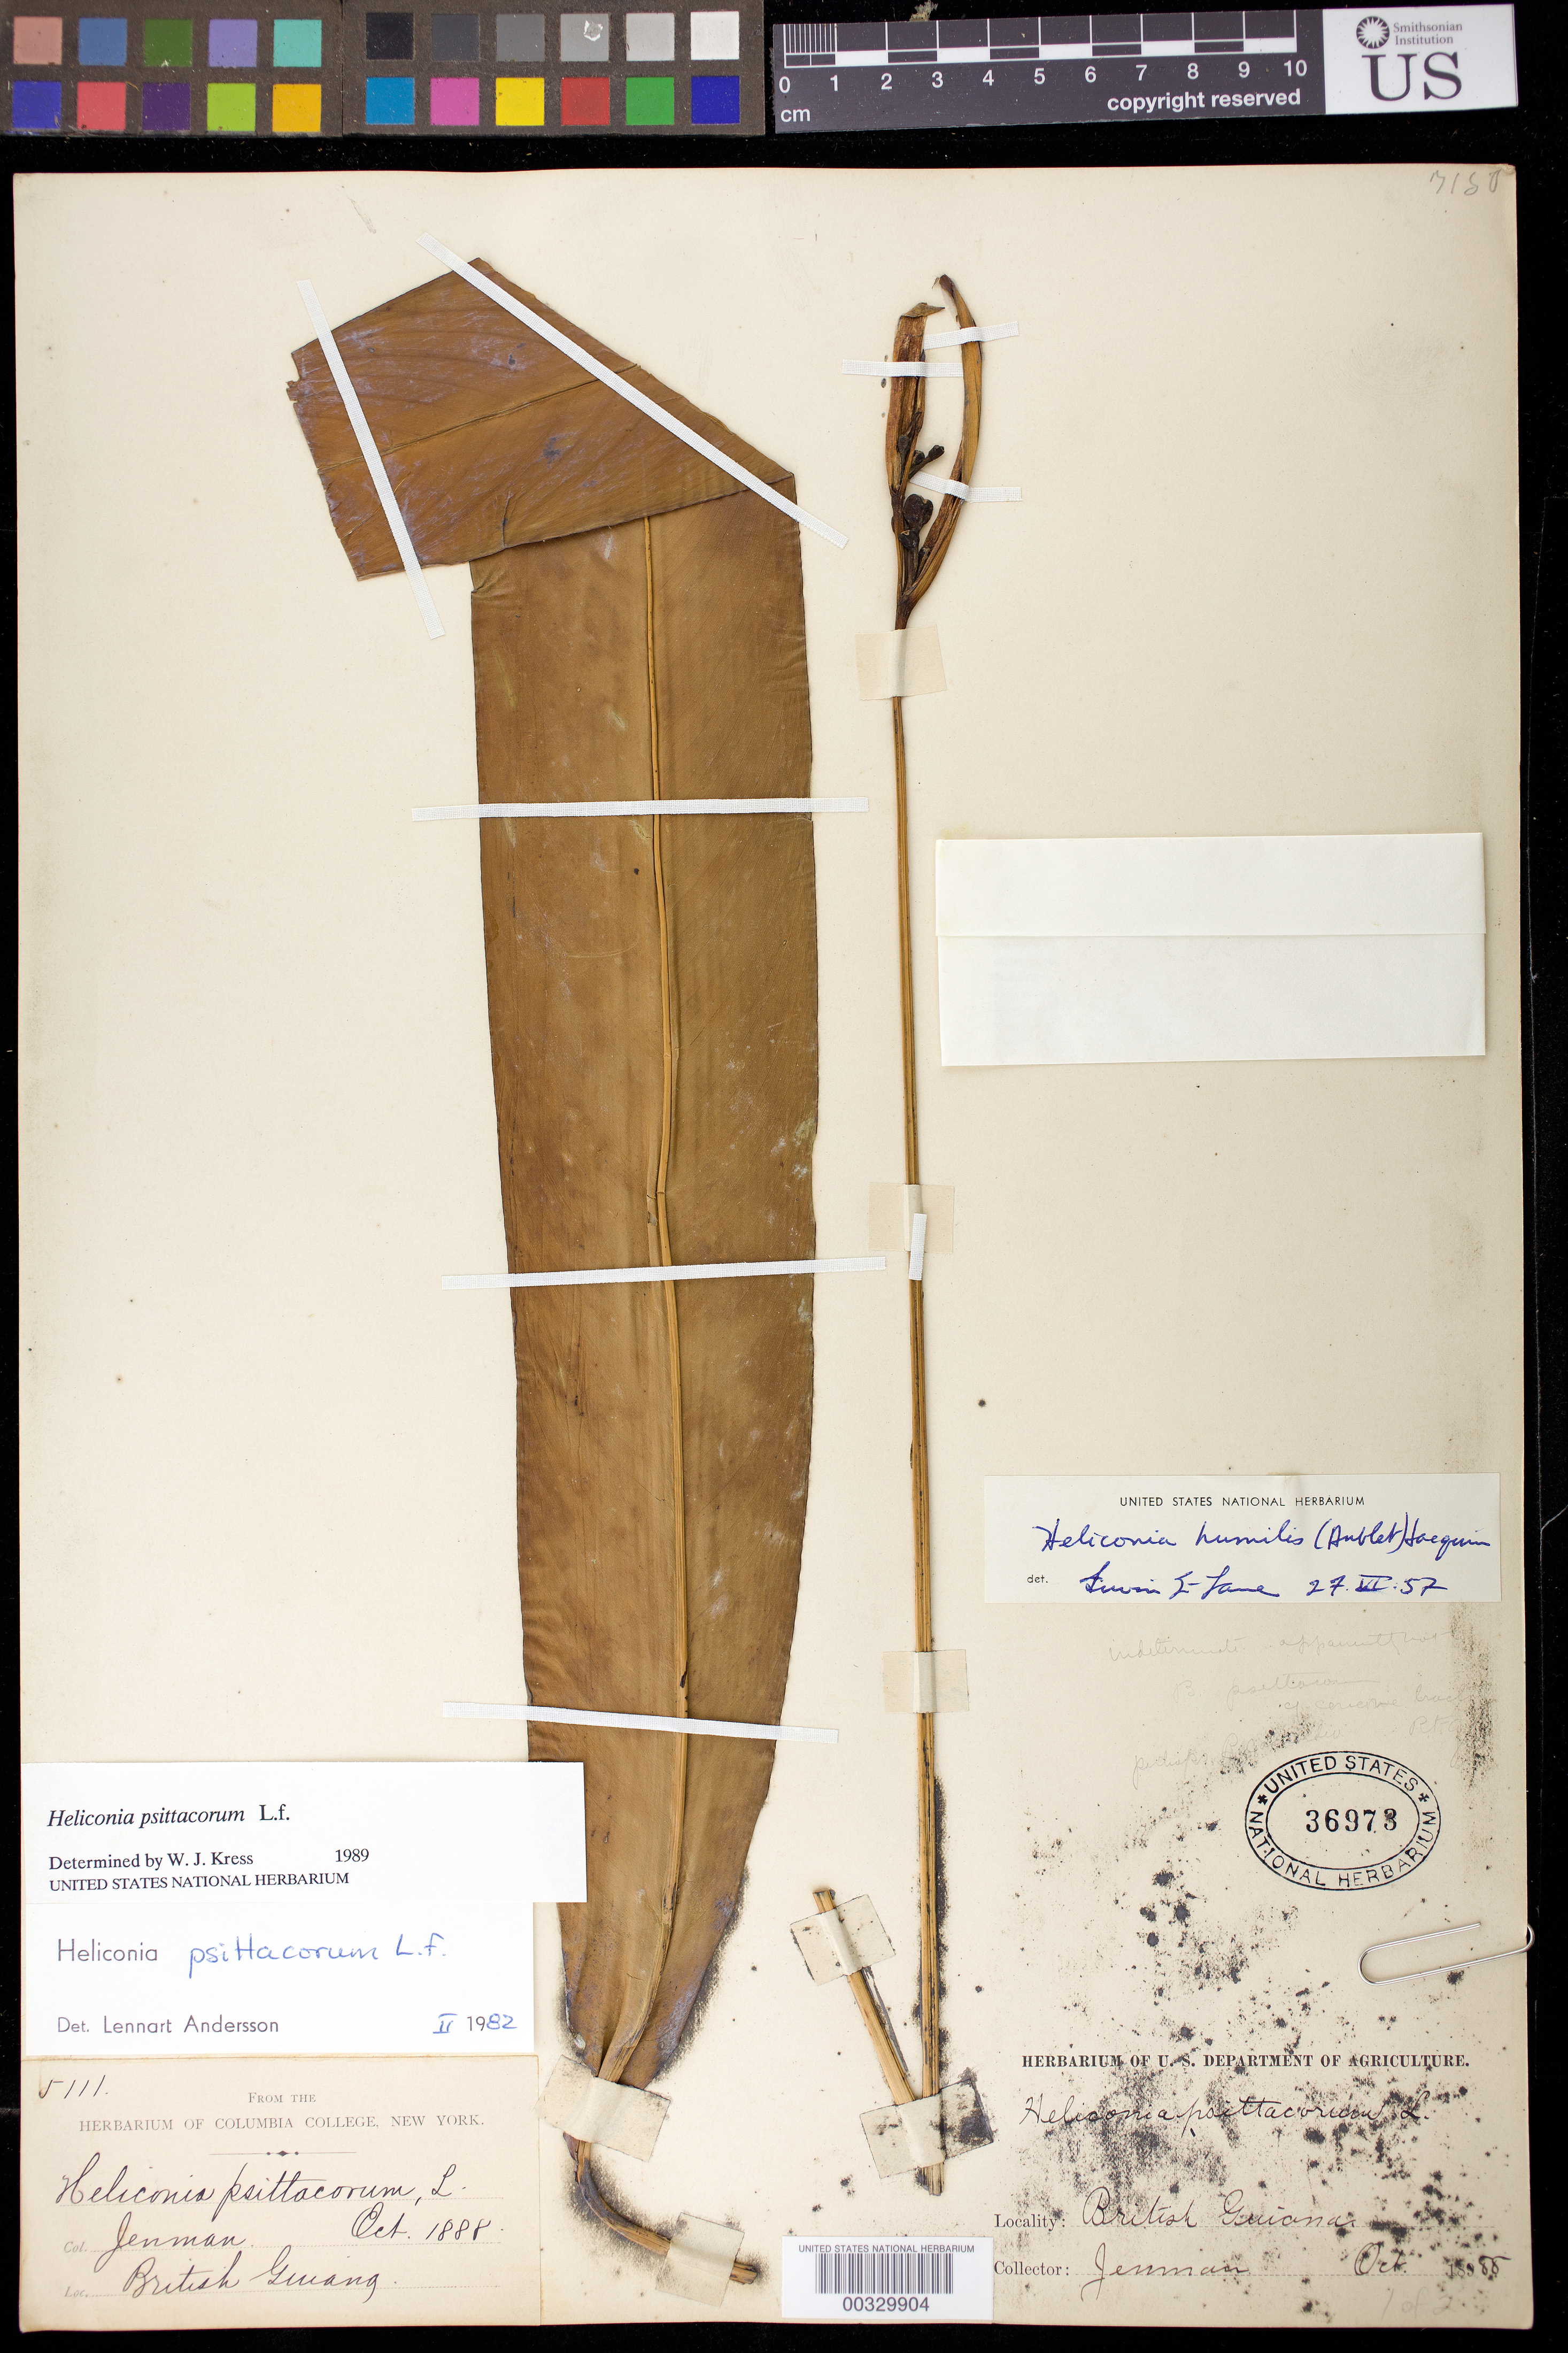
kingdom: Plantae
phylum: Tracheophyta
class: Liliopsida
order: Zingiberales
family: Heliconiaceae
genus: Heliconia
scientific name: Heliconia psittacorum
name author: L. f.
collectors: G. S. Jenman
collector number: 5111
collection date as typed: Oct 1888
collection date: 1888-10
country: Guyana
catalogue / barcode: US 36973